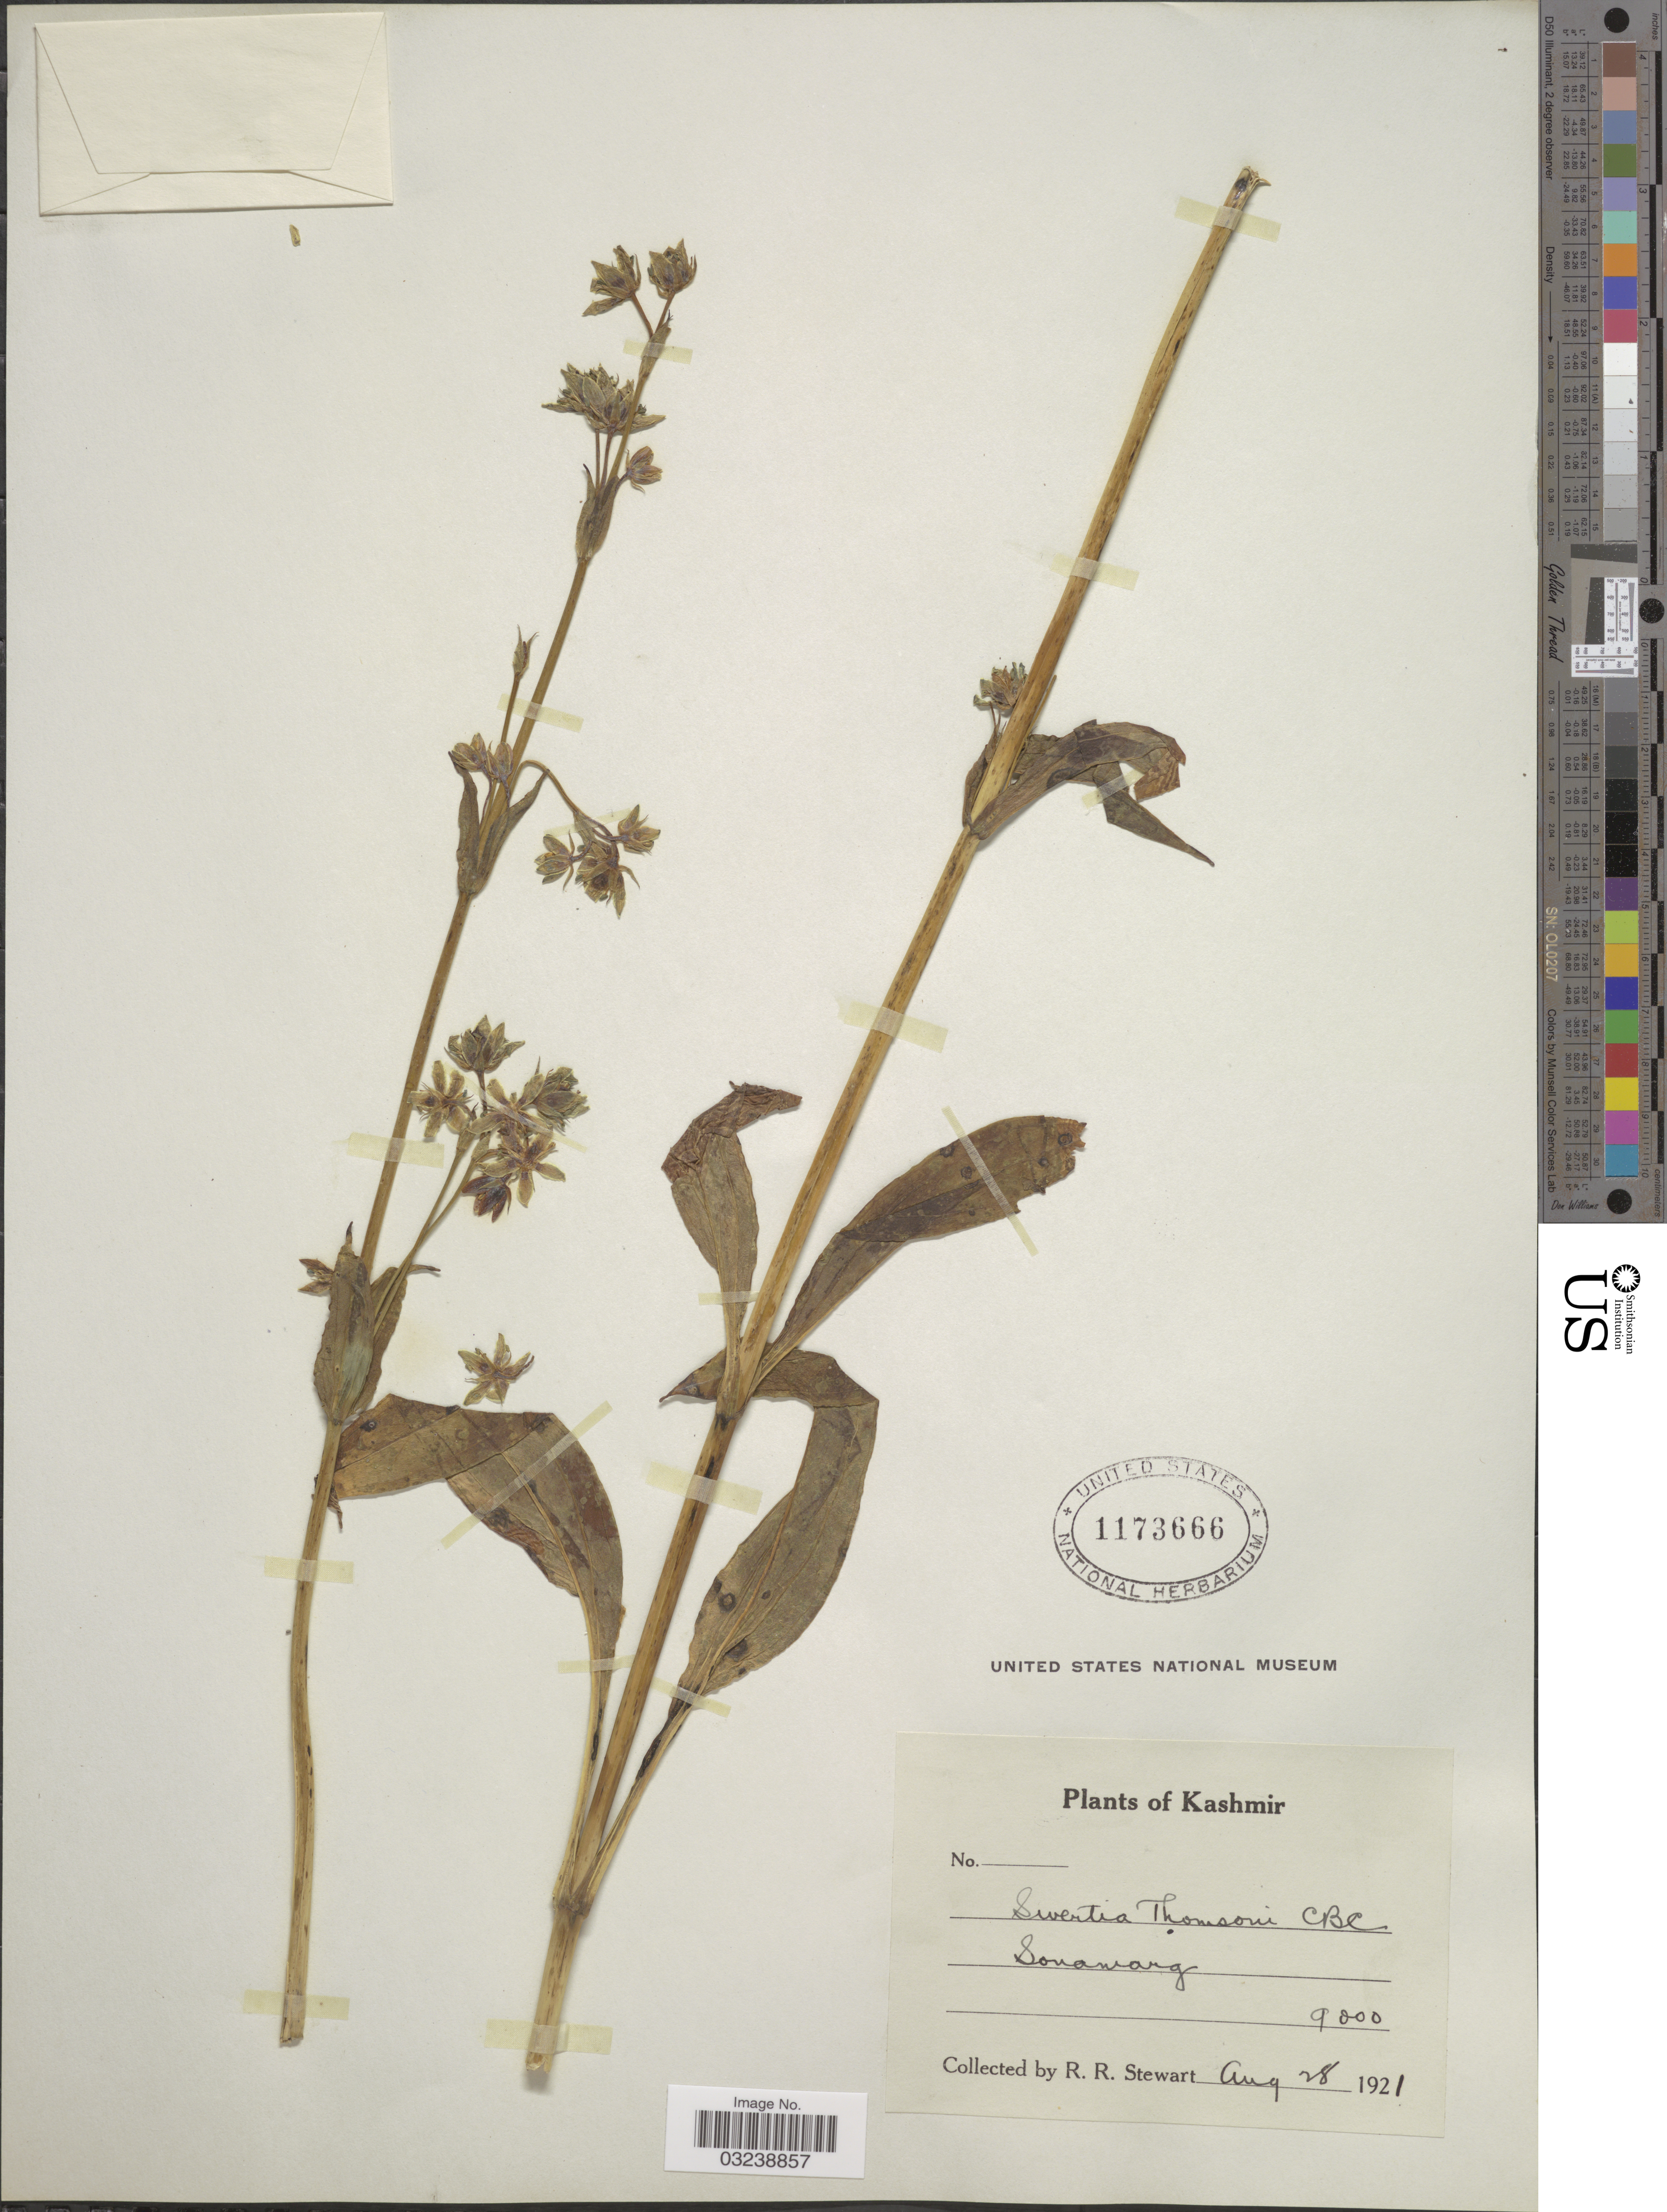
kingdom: Plantae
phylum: Tracheophyta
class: Magnoliopsida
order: Gentianales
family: Gentianaceae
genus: Swertia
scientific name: Swertia thomsonii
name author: C.B. Clarke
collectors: R. Stewart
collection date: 1921-08-28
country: India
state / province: Jammu and Kashmir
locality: Kashmir. Sonamarg.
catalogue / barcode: US 1173666